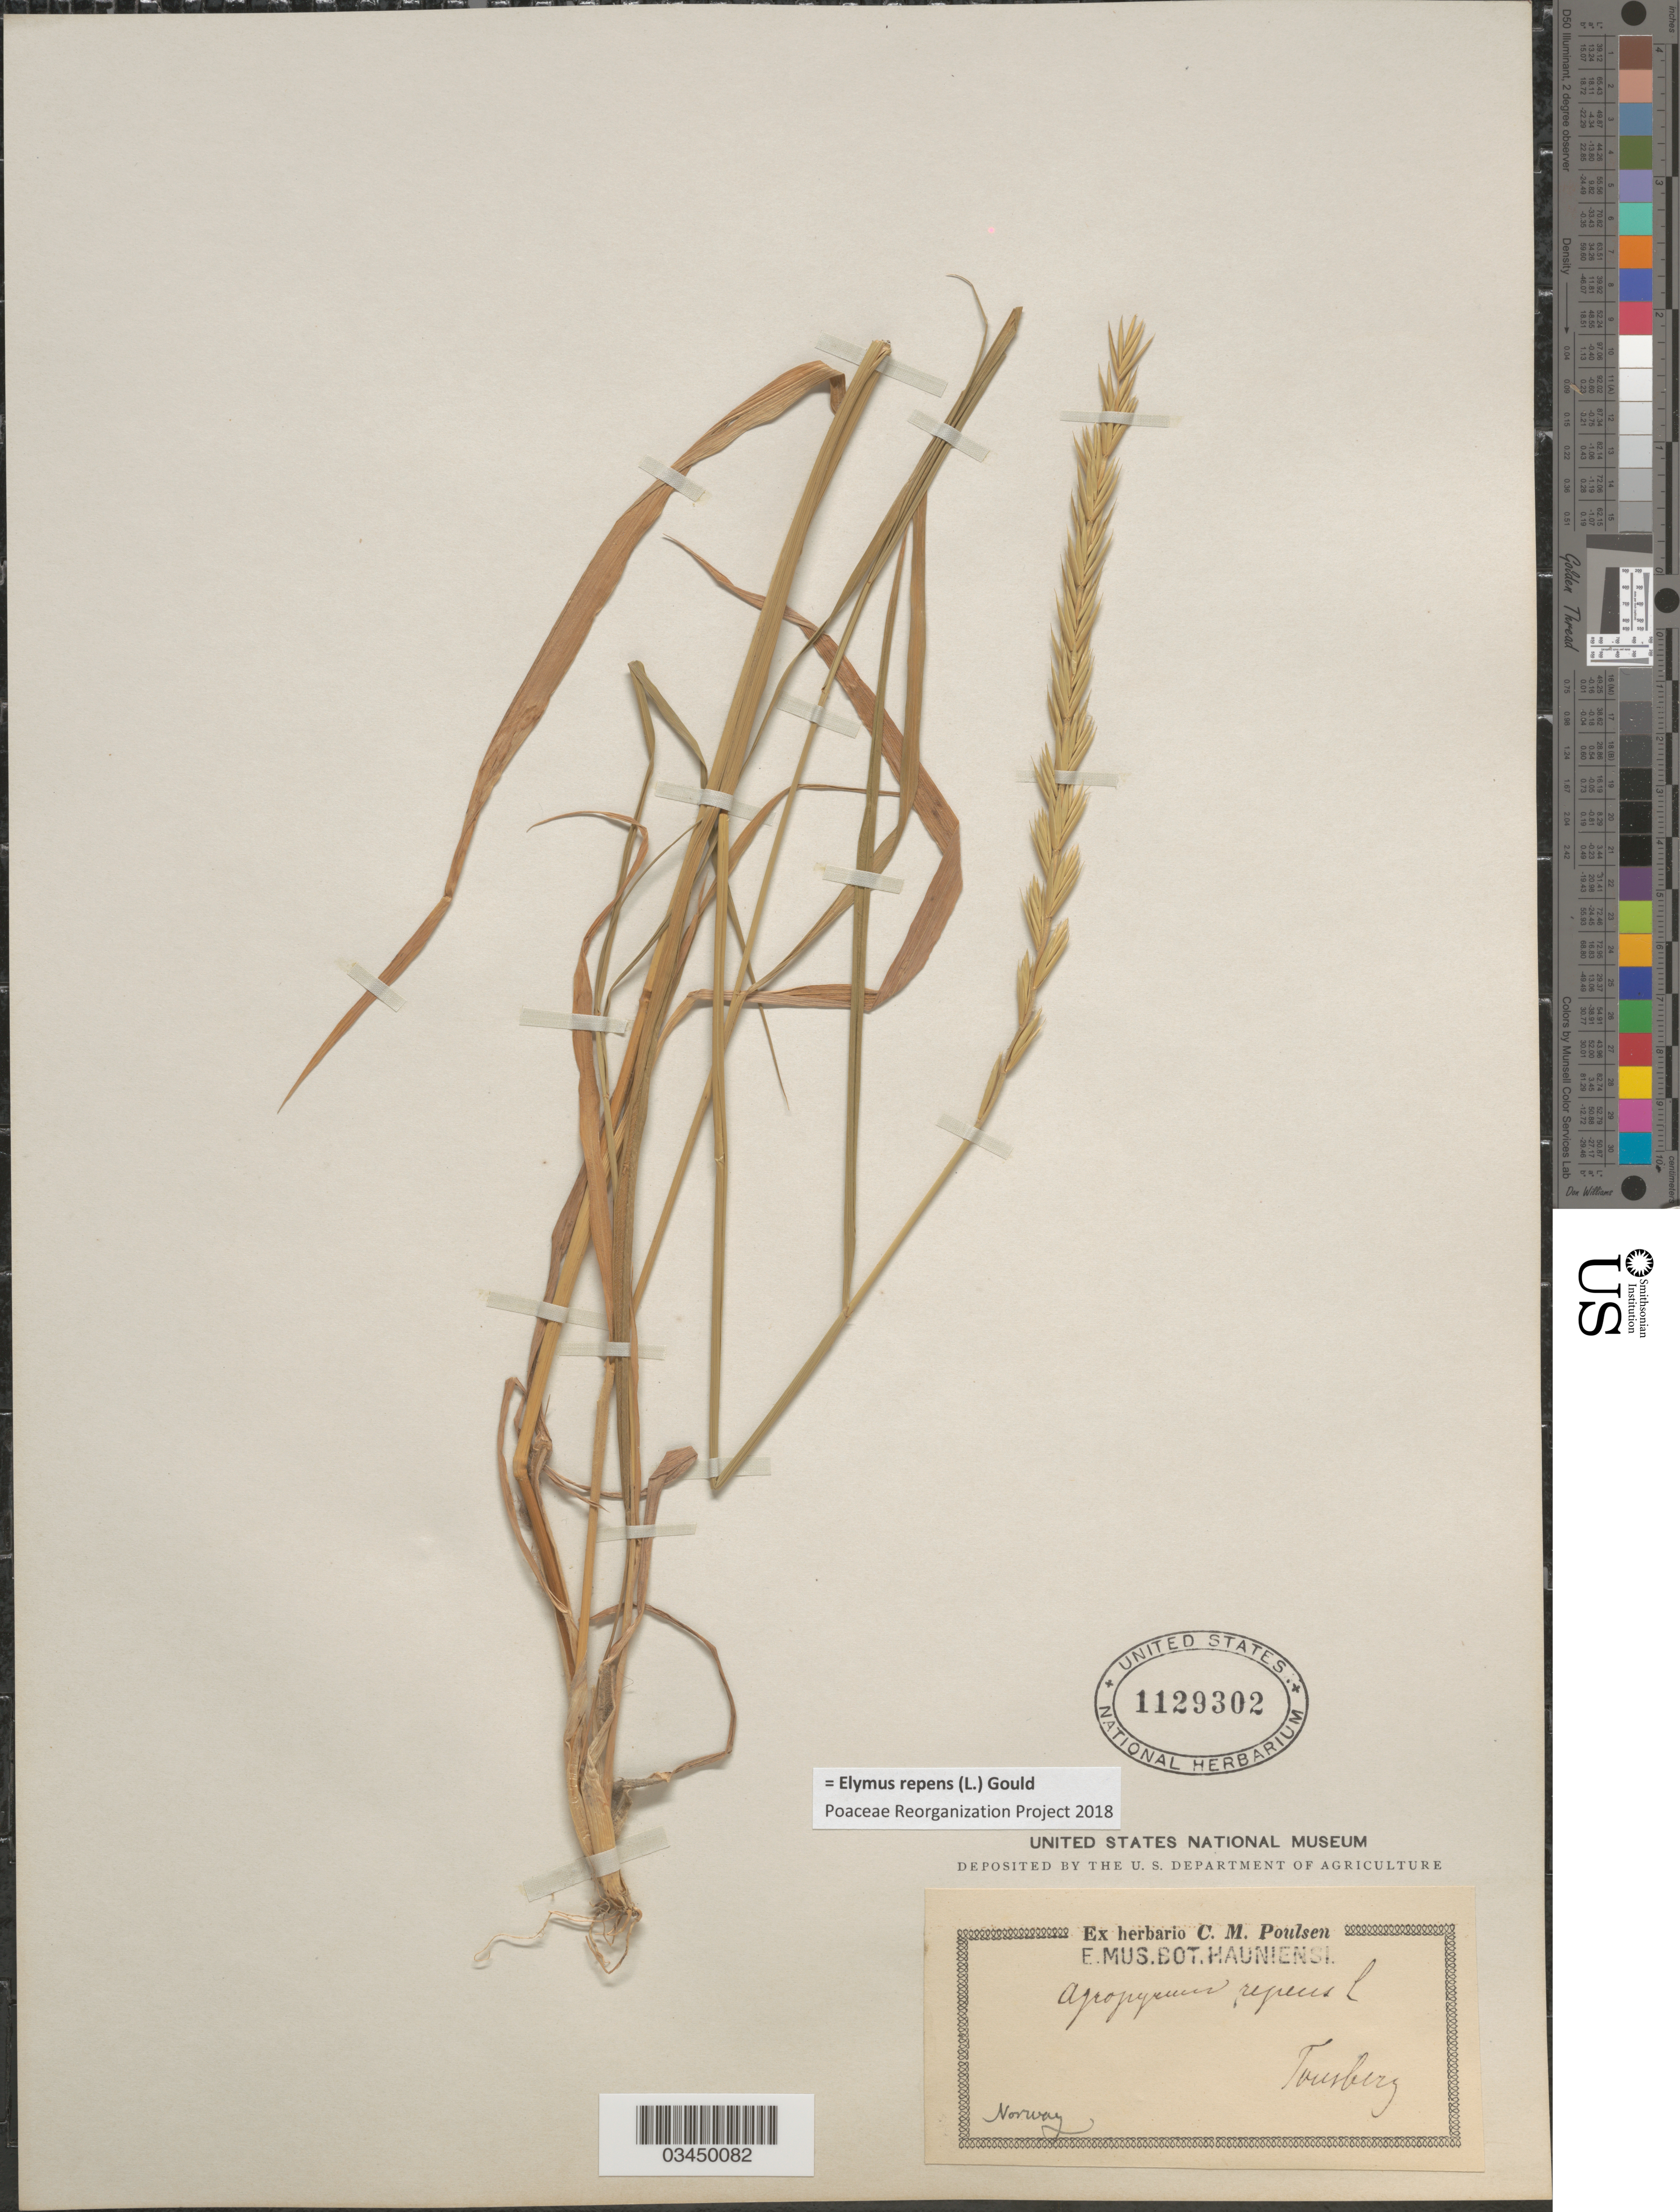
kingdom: Plantae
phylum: Tracheophyta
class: Liliopsida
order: Poales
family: Poaceae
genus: Elymus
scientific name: Elymus repens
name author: (L.) Gould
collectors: ex herb. C. M. Poulsen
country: Norway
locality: Tonsberg.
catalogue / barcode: US 1129302